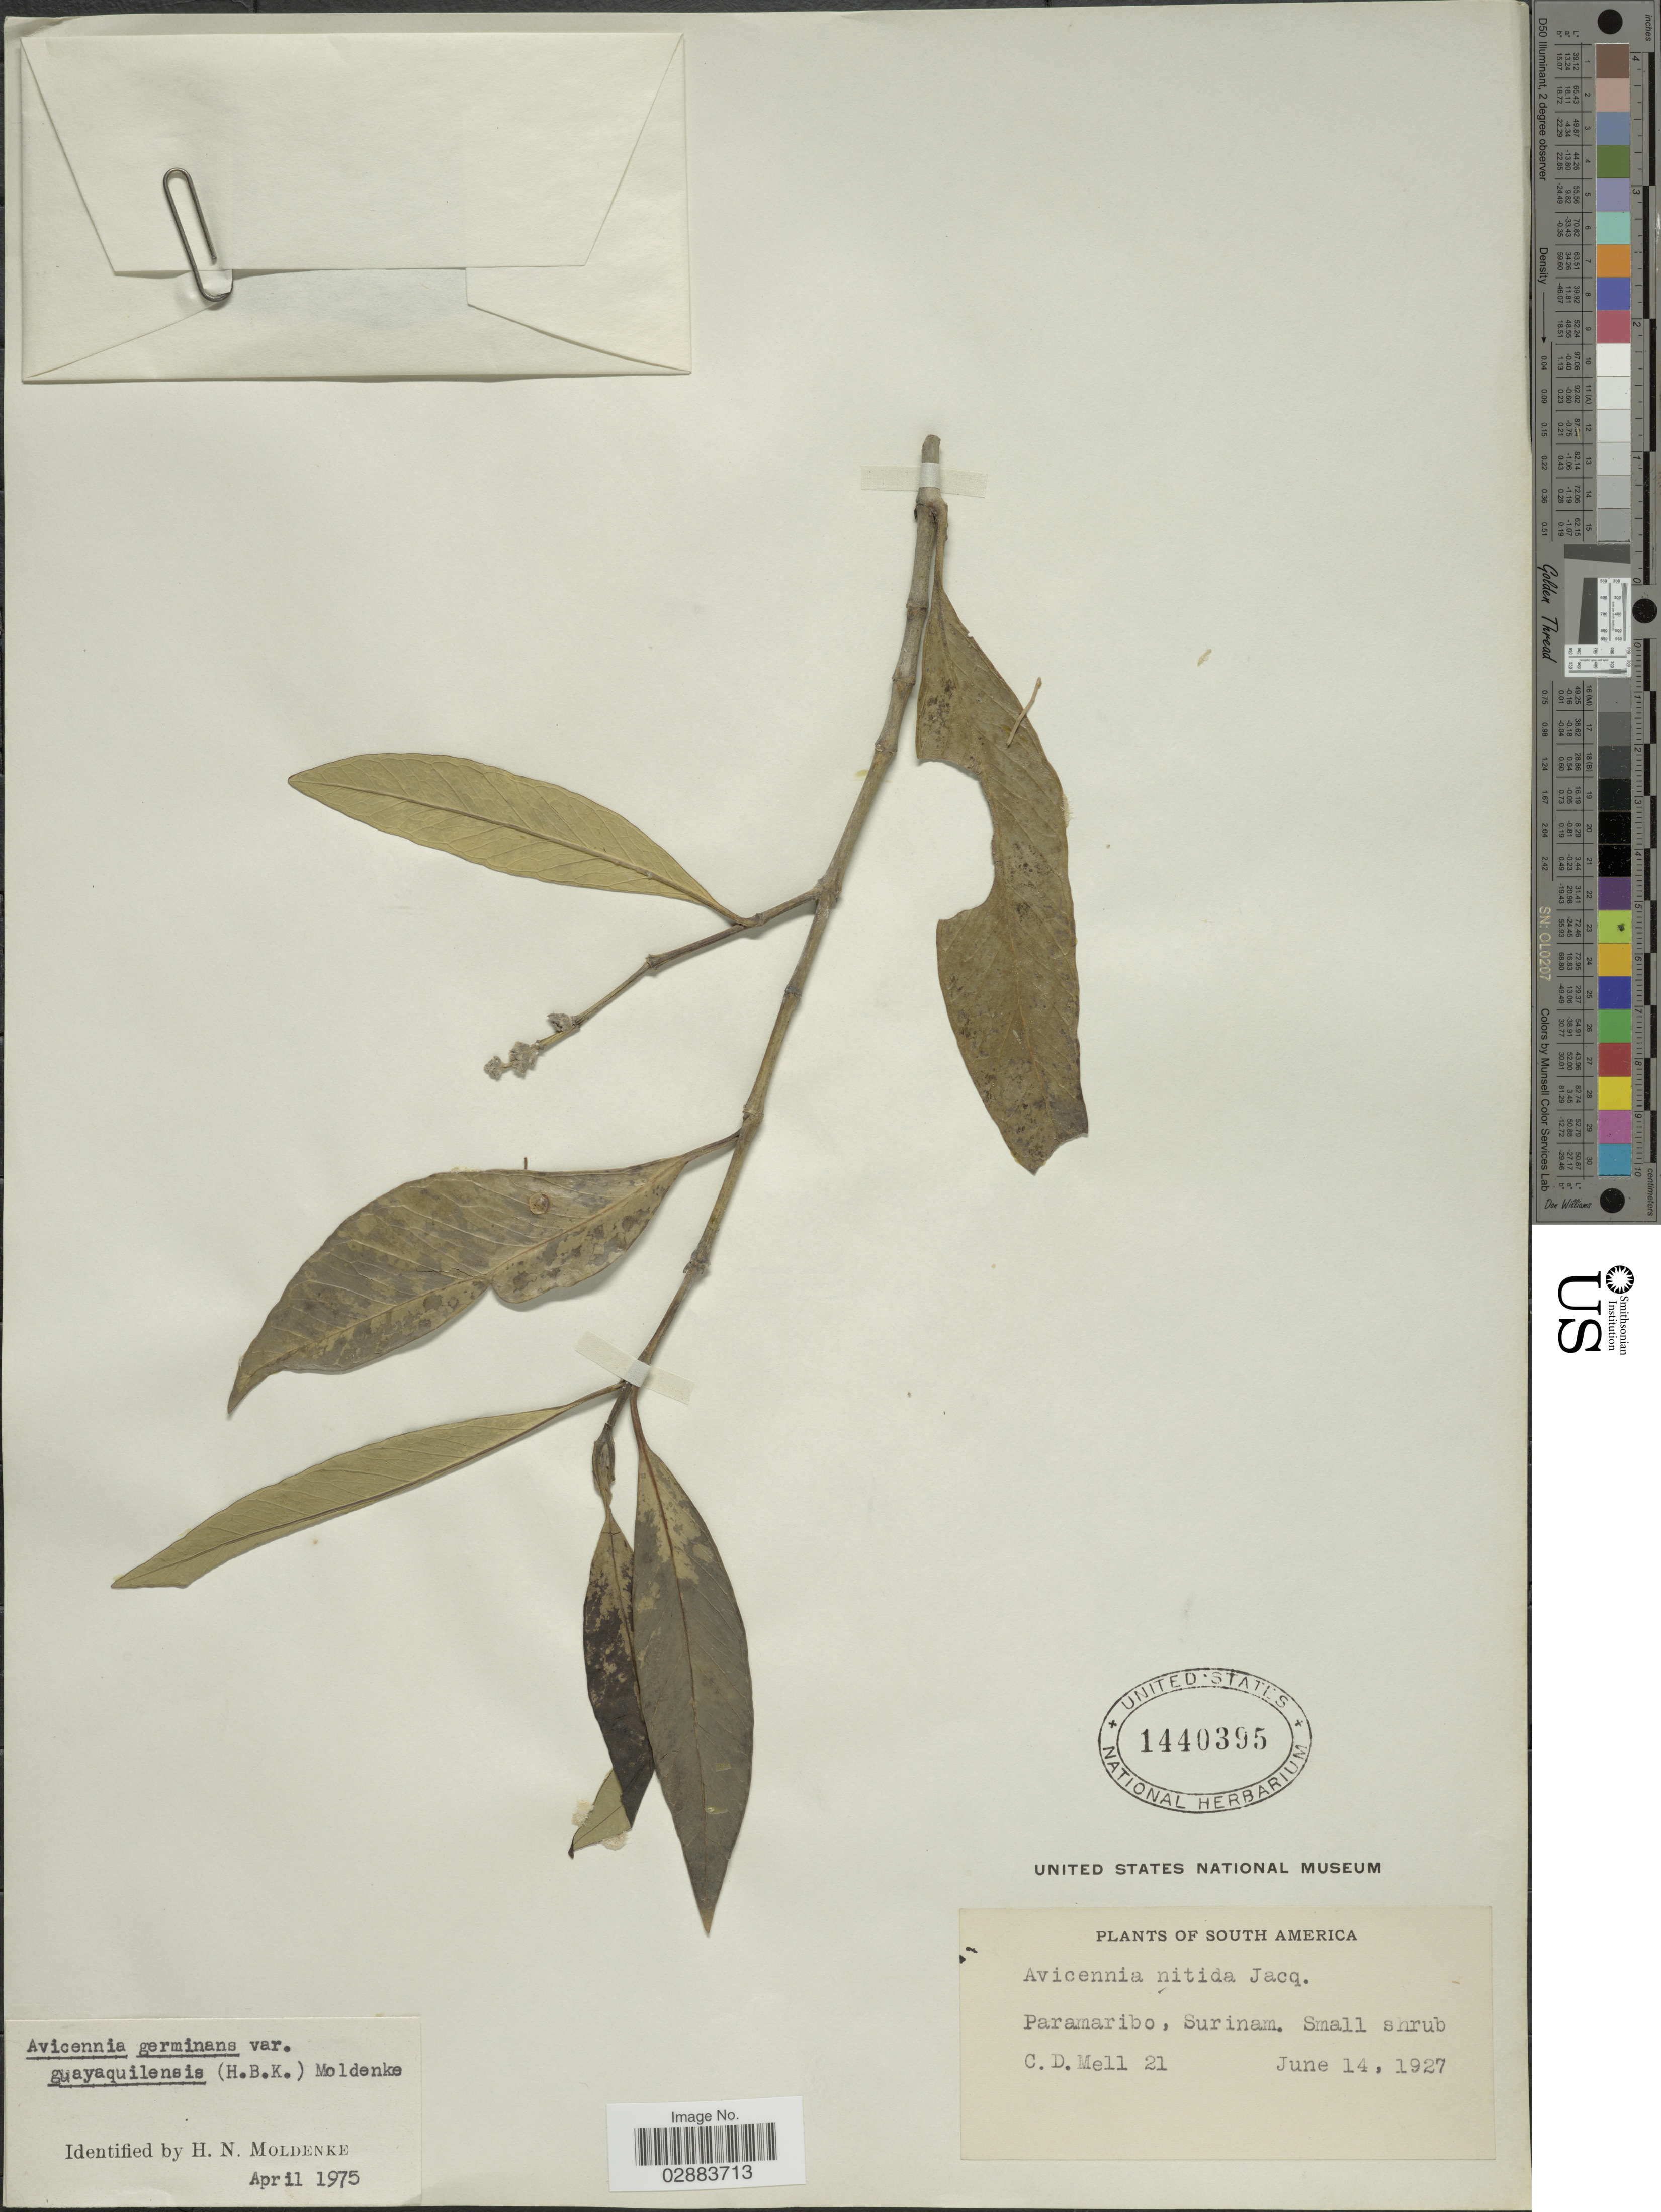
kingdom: Plantae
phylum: Tracheophyta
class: Magnoliopsida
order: Lamiales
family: Acanthaceae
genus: Avicennia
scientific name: Avicennia germinans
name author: (L.) L.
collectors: C. D. Mell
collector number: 21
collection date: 1927-06-14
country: Suriname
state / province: Paramaribo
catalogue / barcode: US 1440395